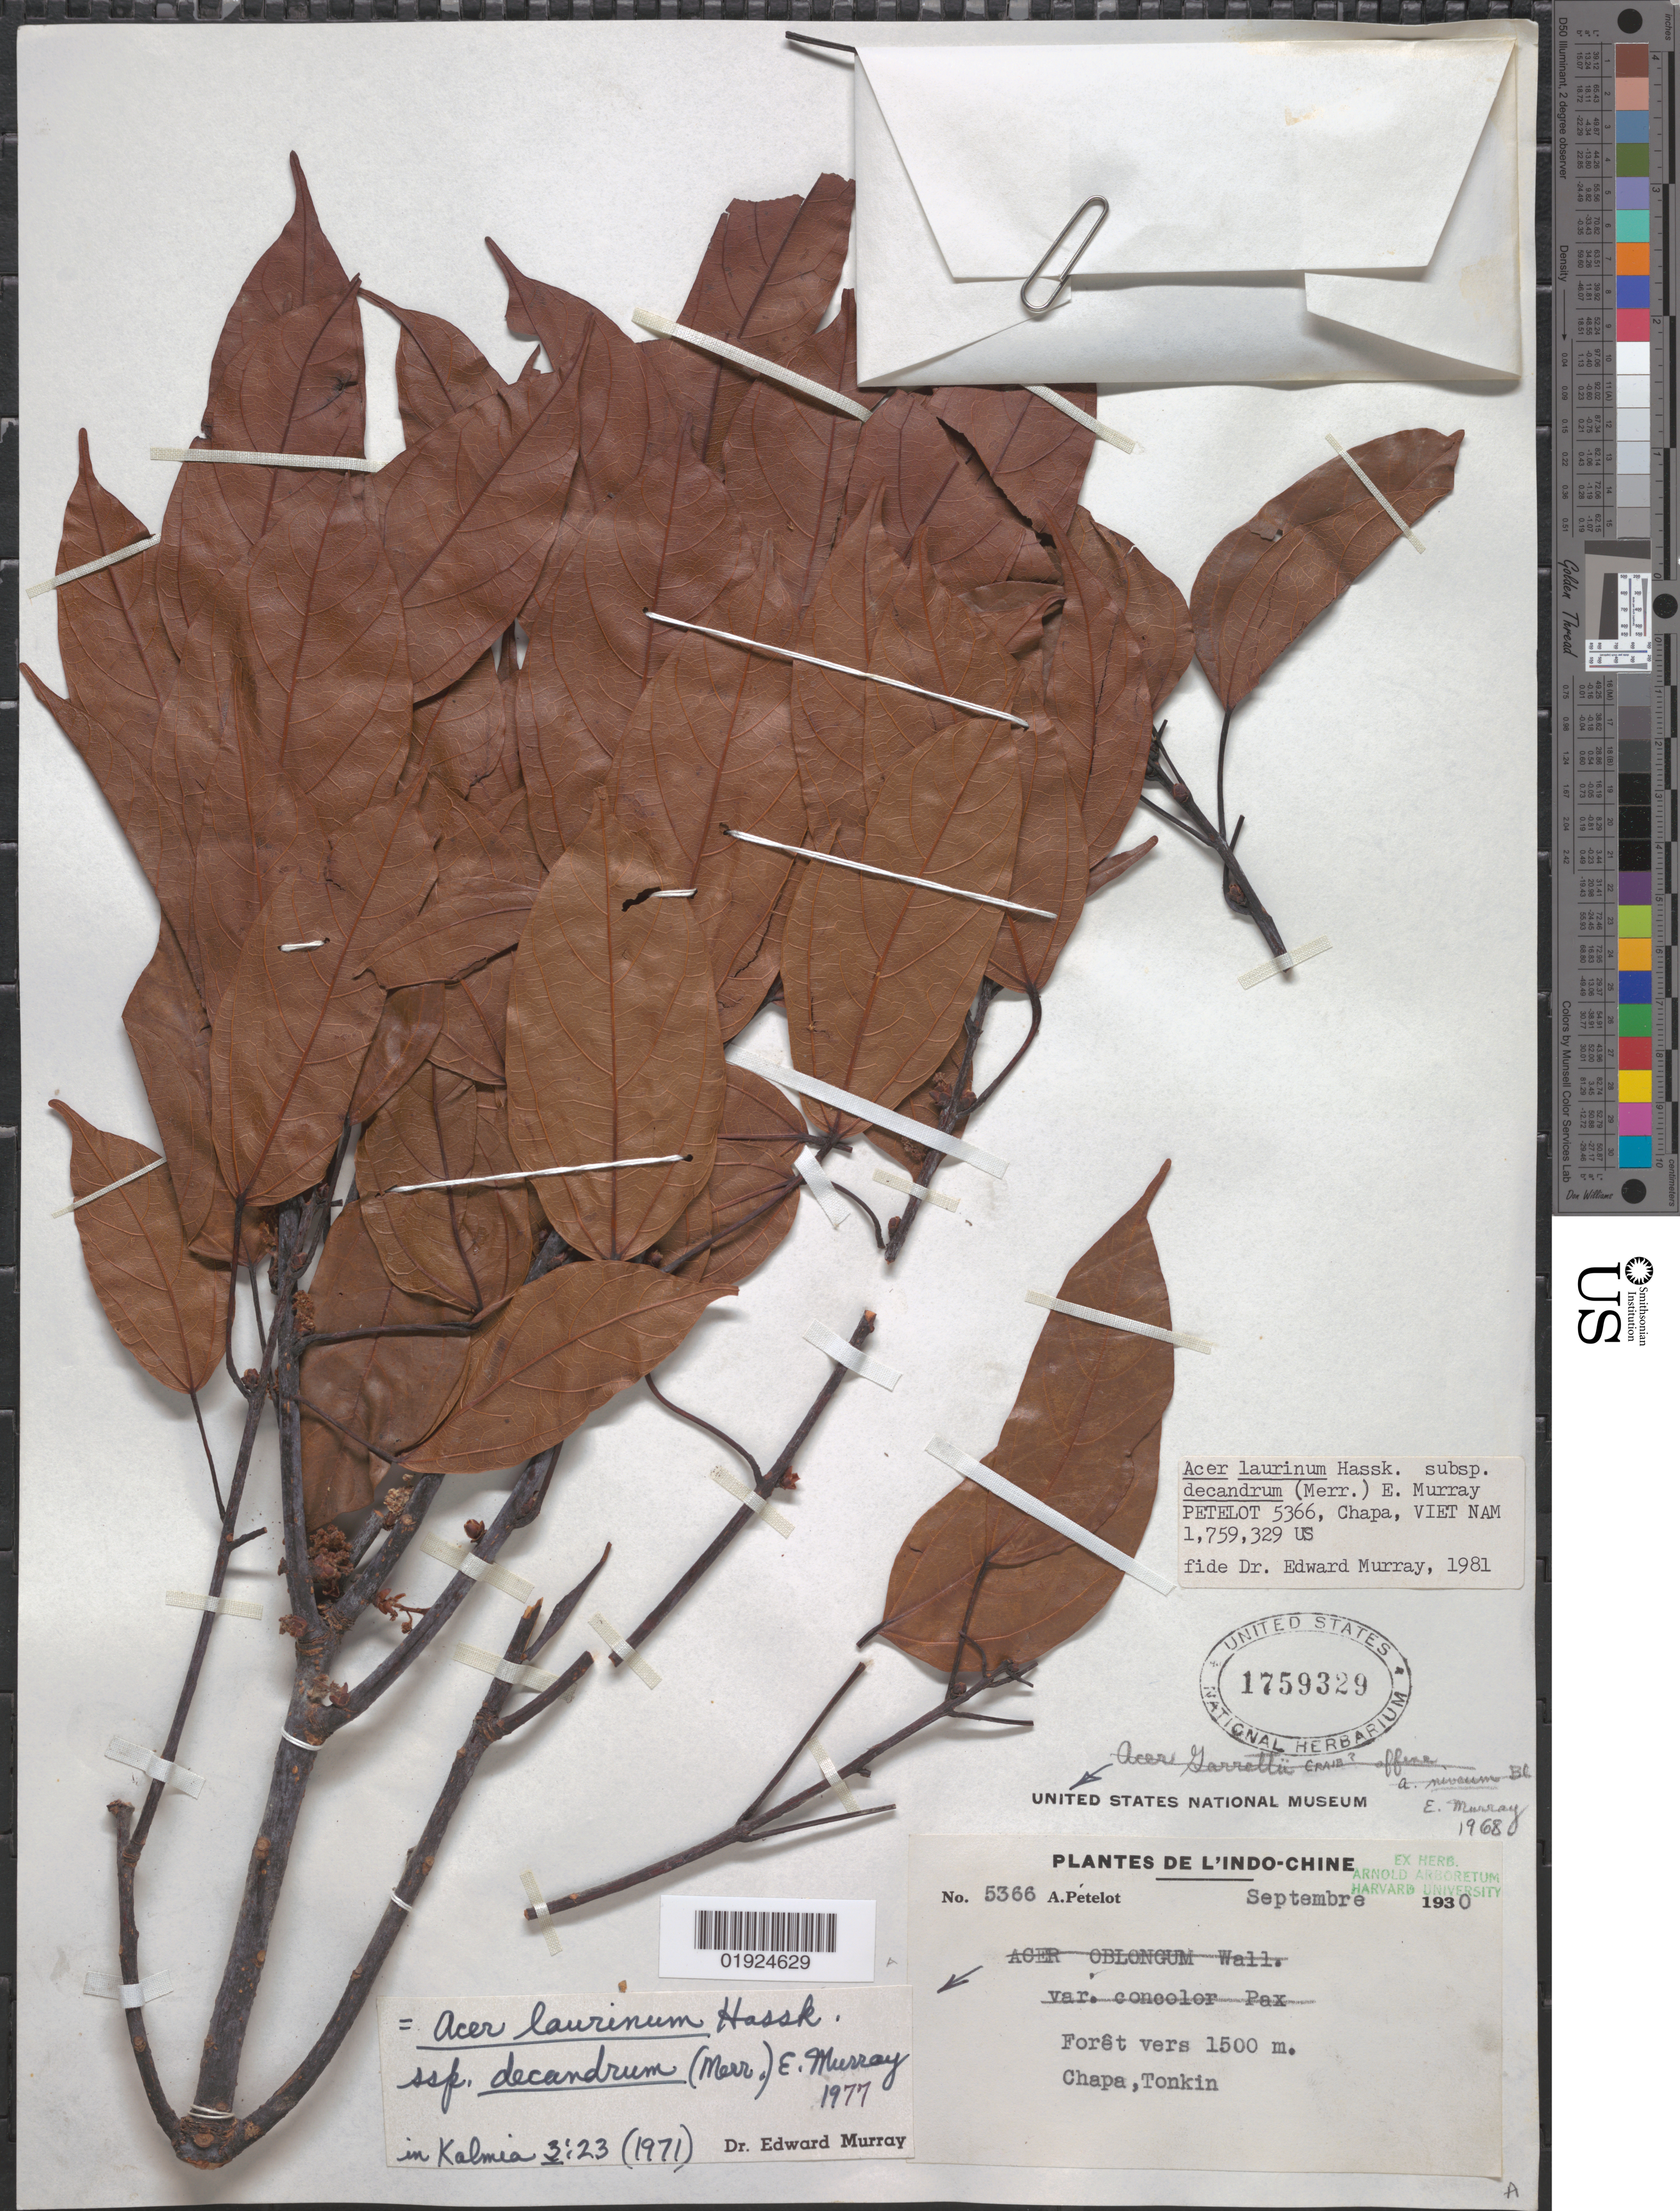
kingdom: Plantae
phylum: Tracheophyta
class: Magnoliopsida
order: Sapindales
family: Sapindaceae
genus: Acer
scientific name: Acer laurinum subsp. decandrum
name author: (Merr.) A.E. Murray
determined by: Murray, Edward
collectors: A. Petelot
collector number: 5366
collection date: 1930-09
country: Vietnam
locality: Chapa, Tonkin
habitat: Forest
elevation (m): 1500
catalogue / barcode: US 1759329